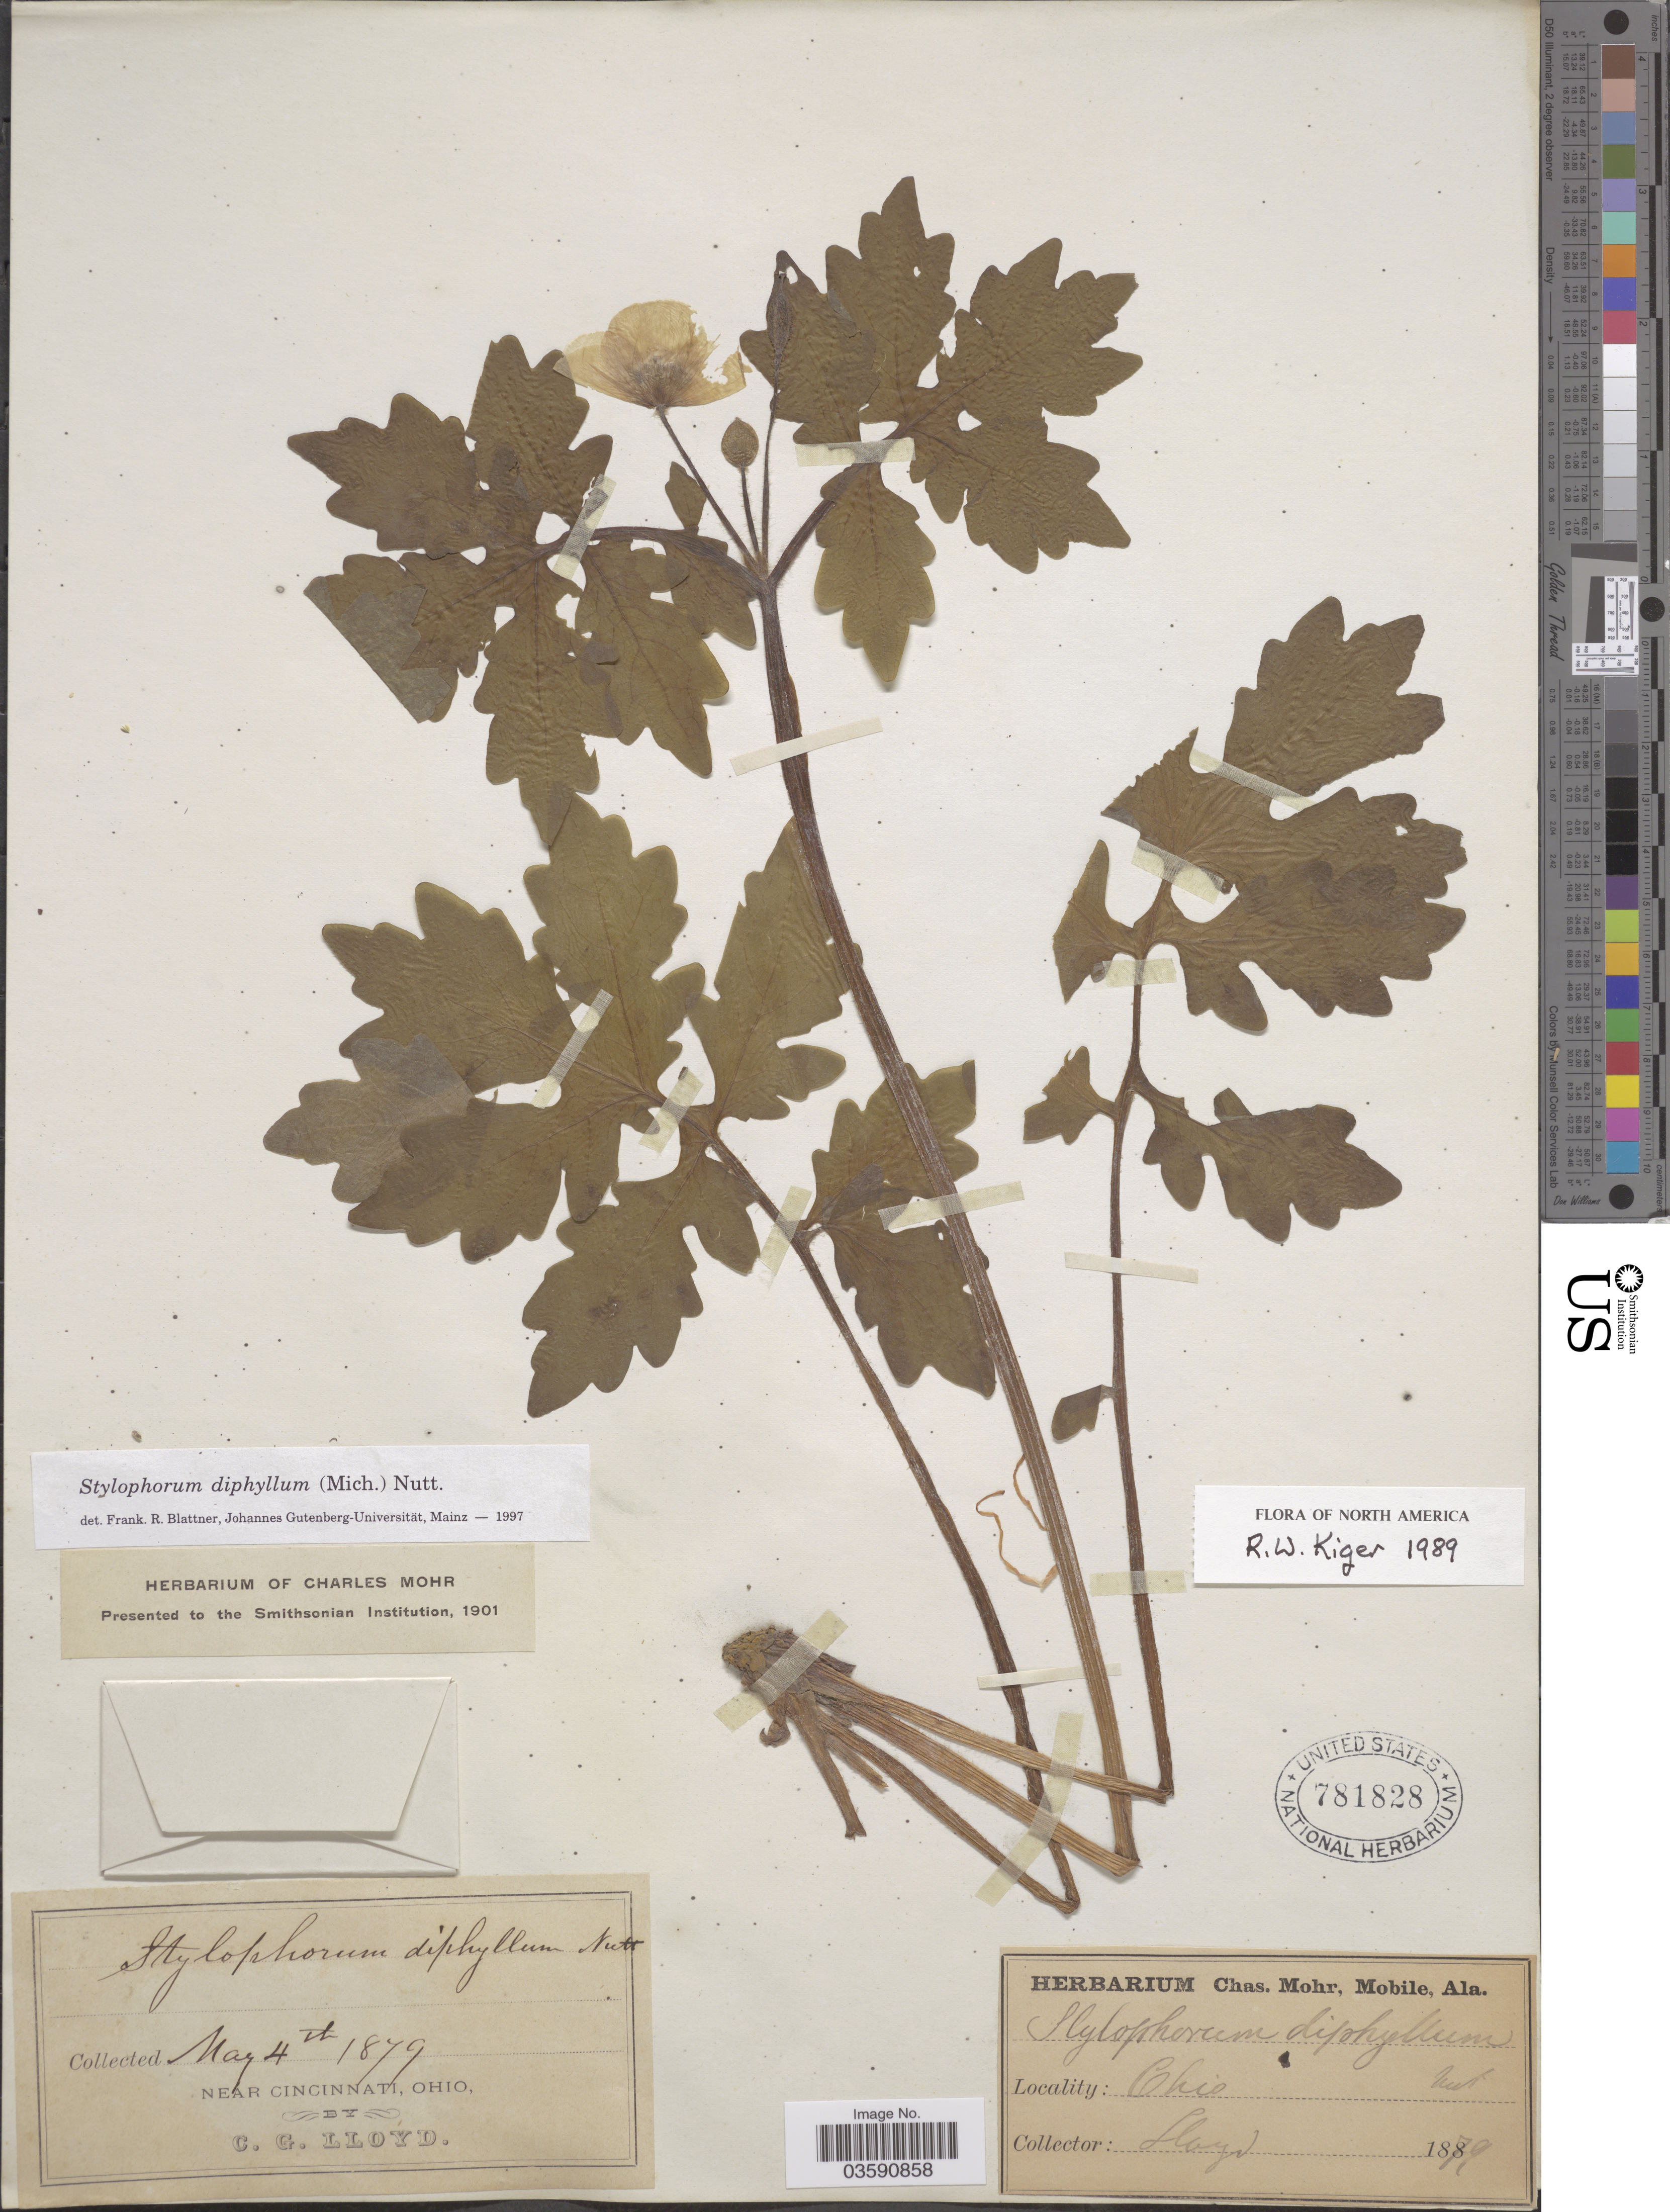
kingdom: Plantae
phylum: Tracheophyta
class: Magnoliopsida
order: Ranunculales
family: Papaveraceae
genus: Stylophorum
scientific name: Stylophorum diphyllum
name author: (Michx.) Nutt.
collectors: C. G. Lloyd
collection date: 1879-05-04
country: United States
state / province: Ohio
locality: Near Cincinnati.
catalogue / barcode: US 781828